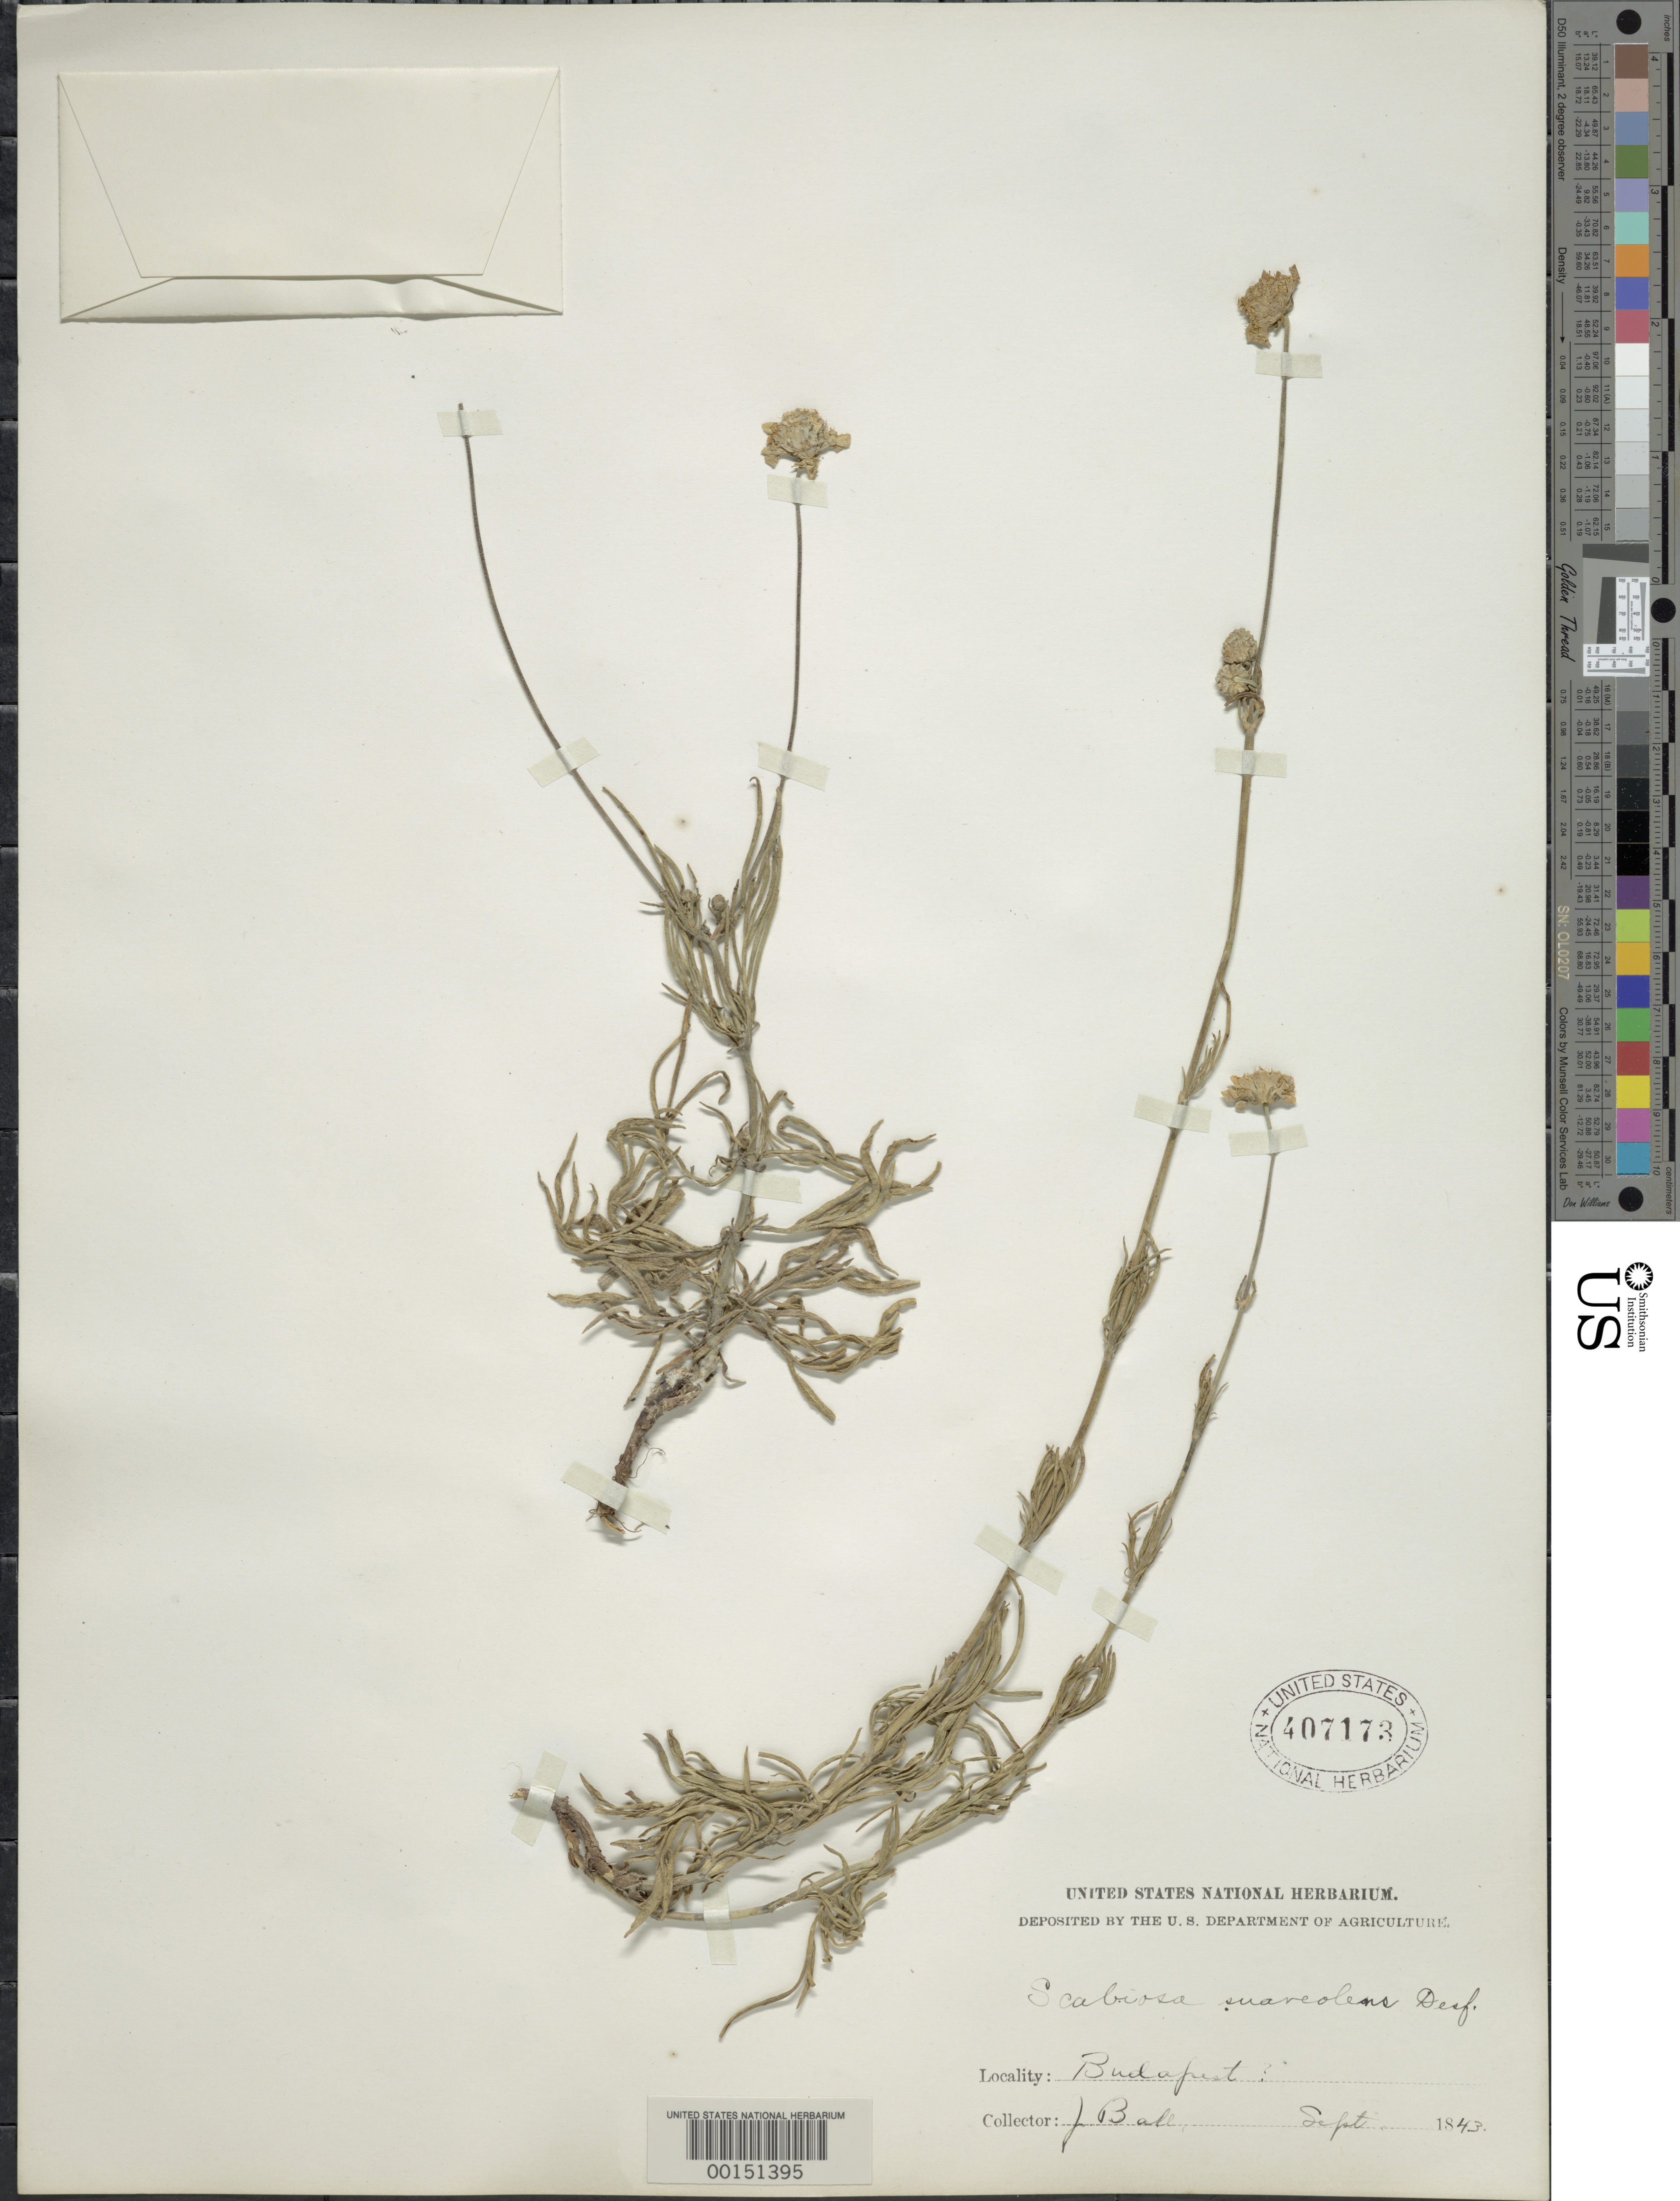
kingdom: Plantae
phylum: Tracheophyta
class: Magnoliopsida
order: Dipsacales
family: Caprifoliaceae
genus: Scabiosa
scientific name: Scabiosa suaveoleus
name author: Desf.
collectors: J. Ball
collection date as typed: Sep 1843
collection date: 1843-09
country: Hungary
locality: Budapest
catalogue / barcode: US 407173